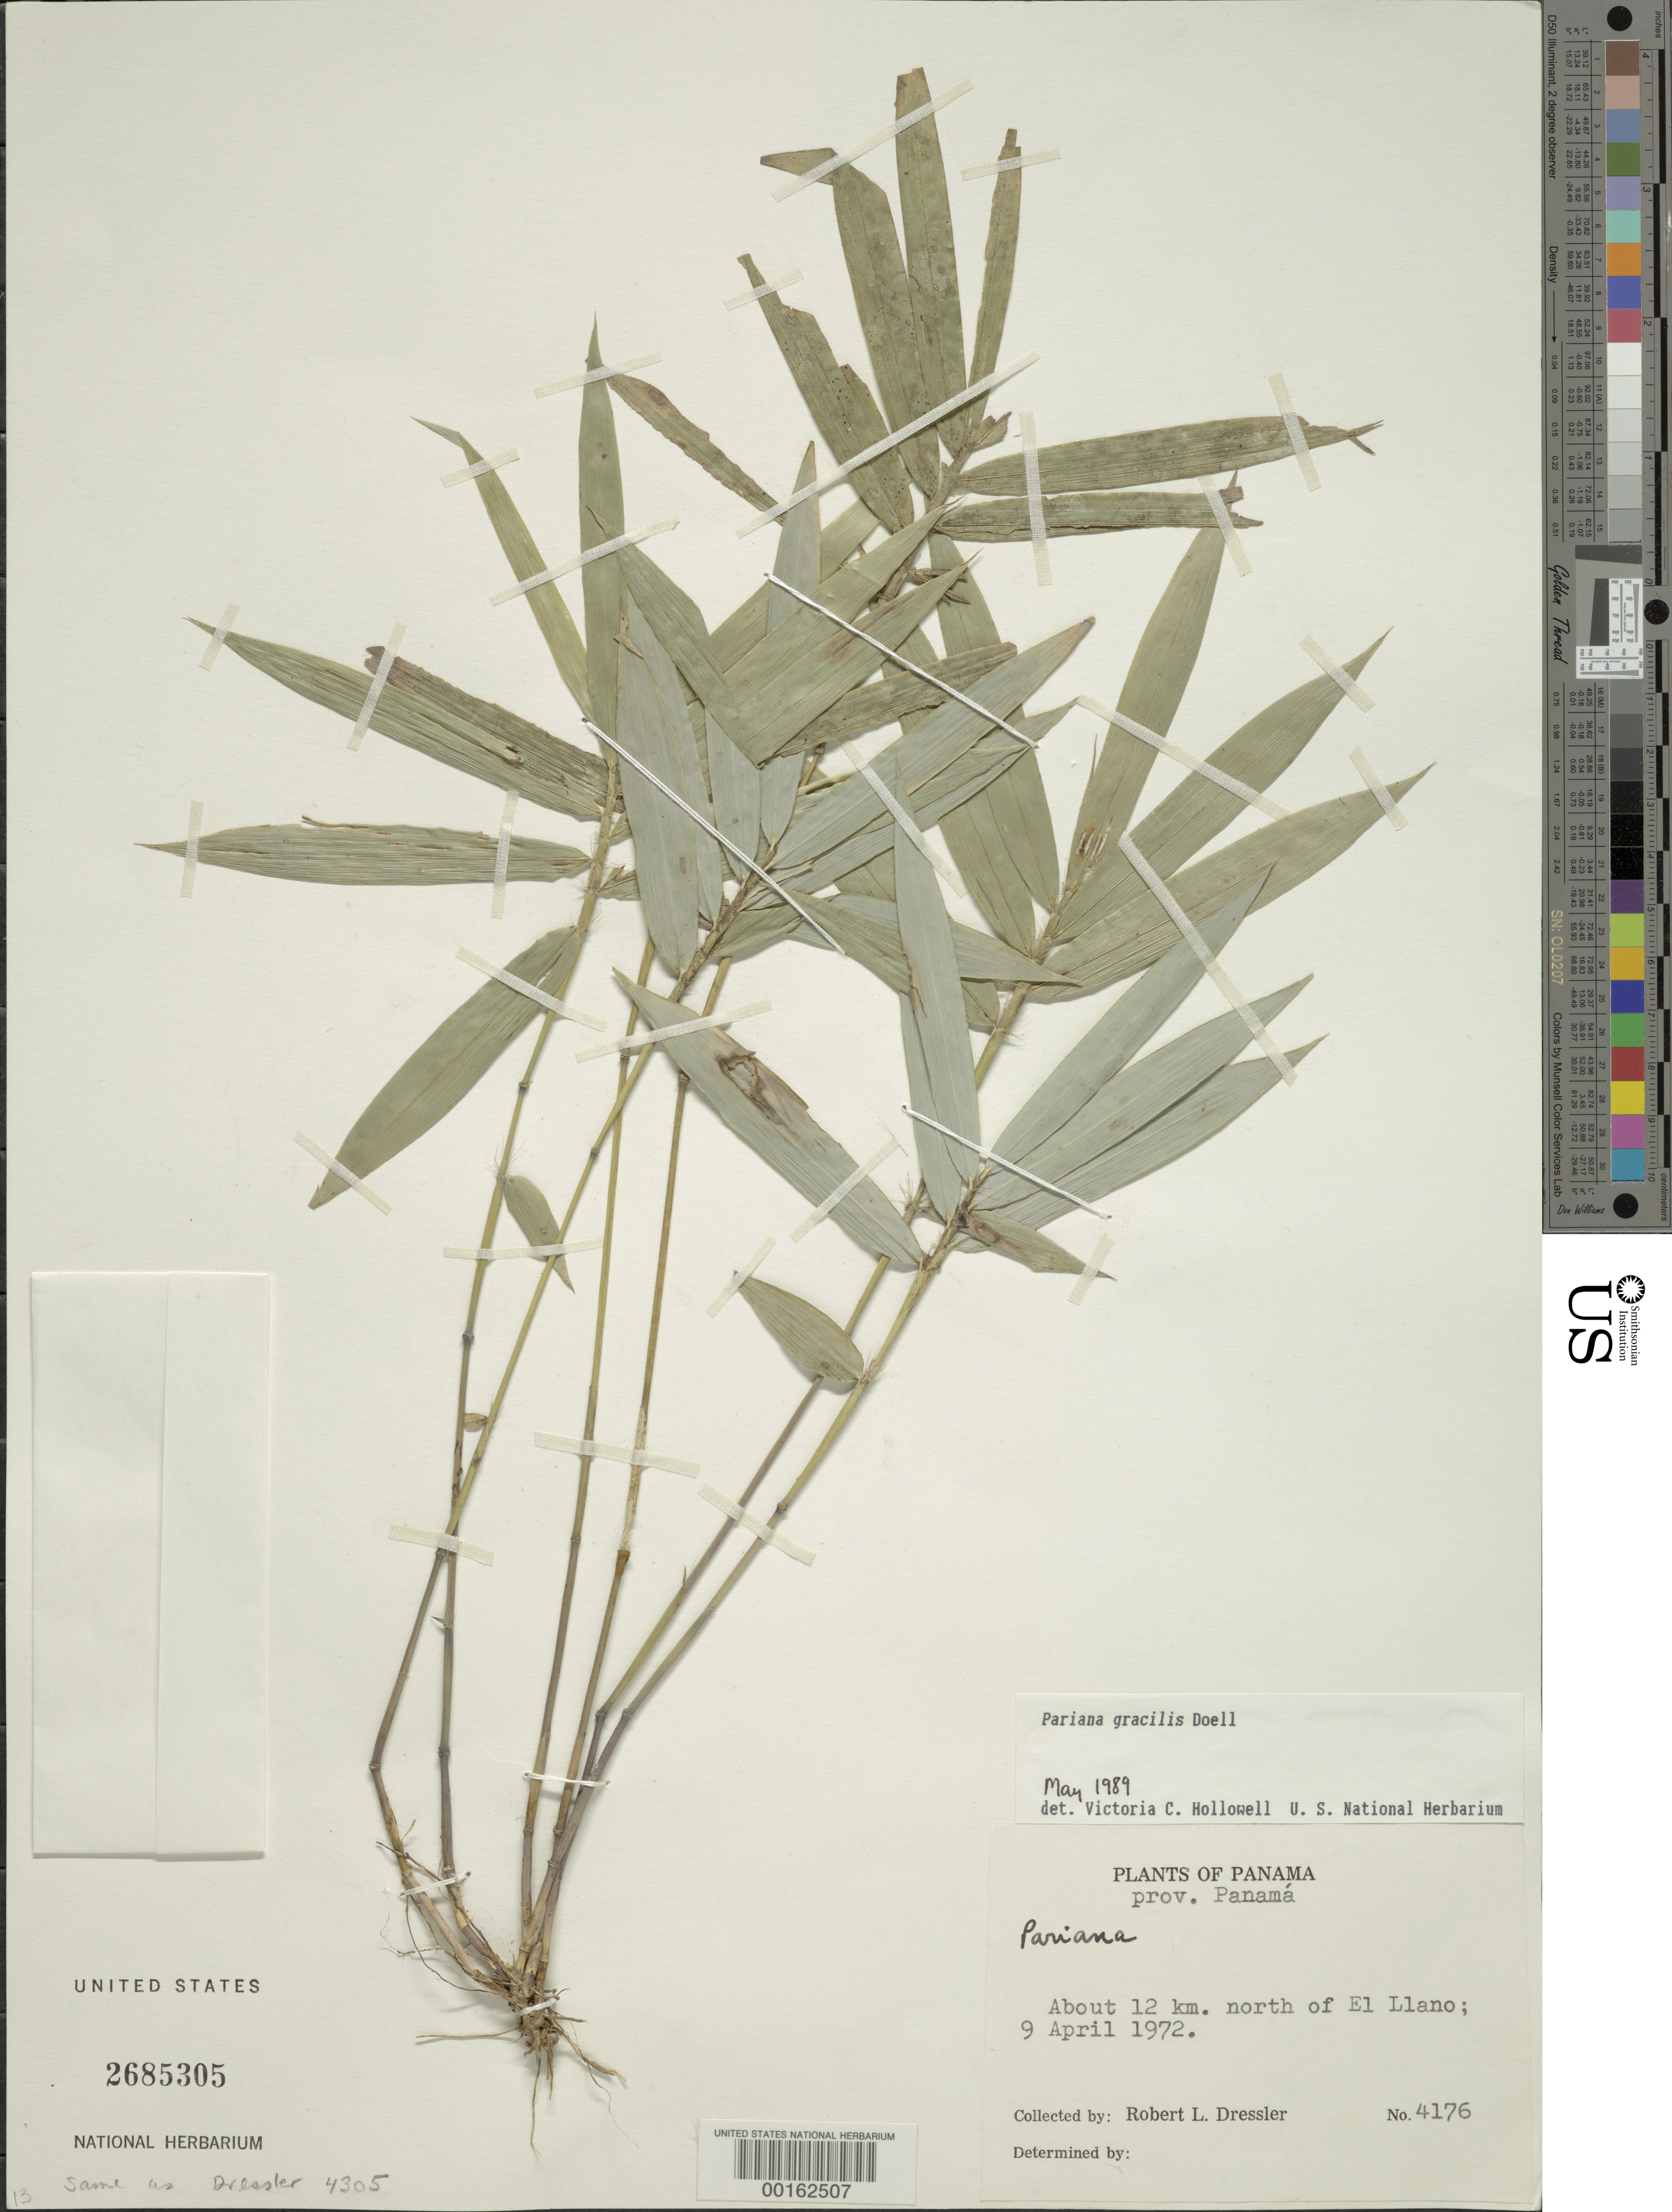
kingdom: Plantae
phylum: Tracheophyta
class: Liliopsida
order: Poales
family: Poaceae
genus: Pariana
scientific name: Pariana gracilis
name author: Döll in Mart.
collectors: R. Dressler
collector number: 4176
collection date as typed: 09 Apr 1972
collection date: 1972-04-09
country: Panama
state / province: Panamá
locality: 12 km N of El Llano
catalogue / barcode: US 2685305